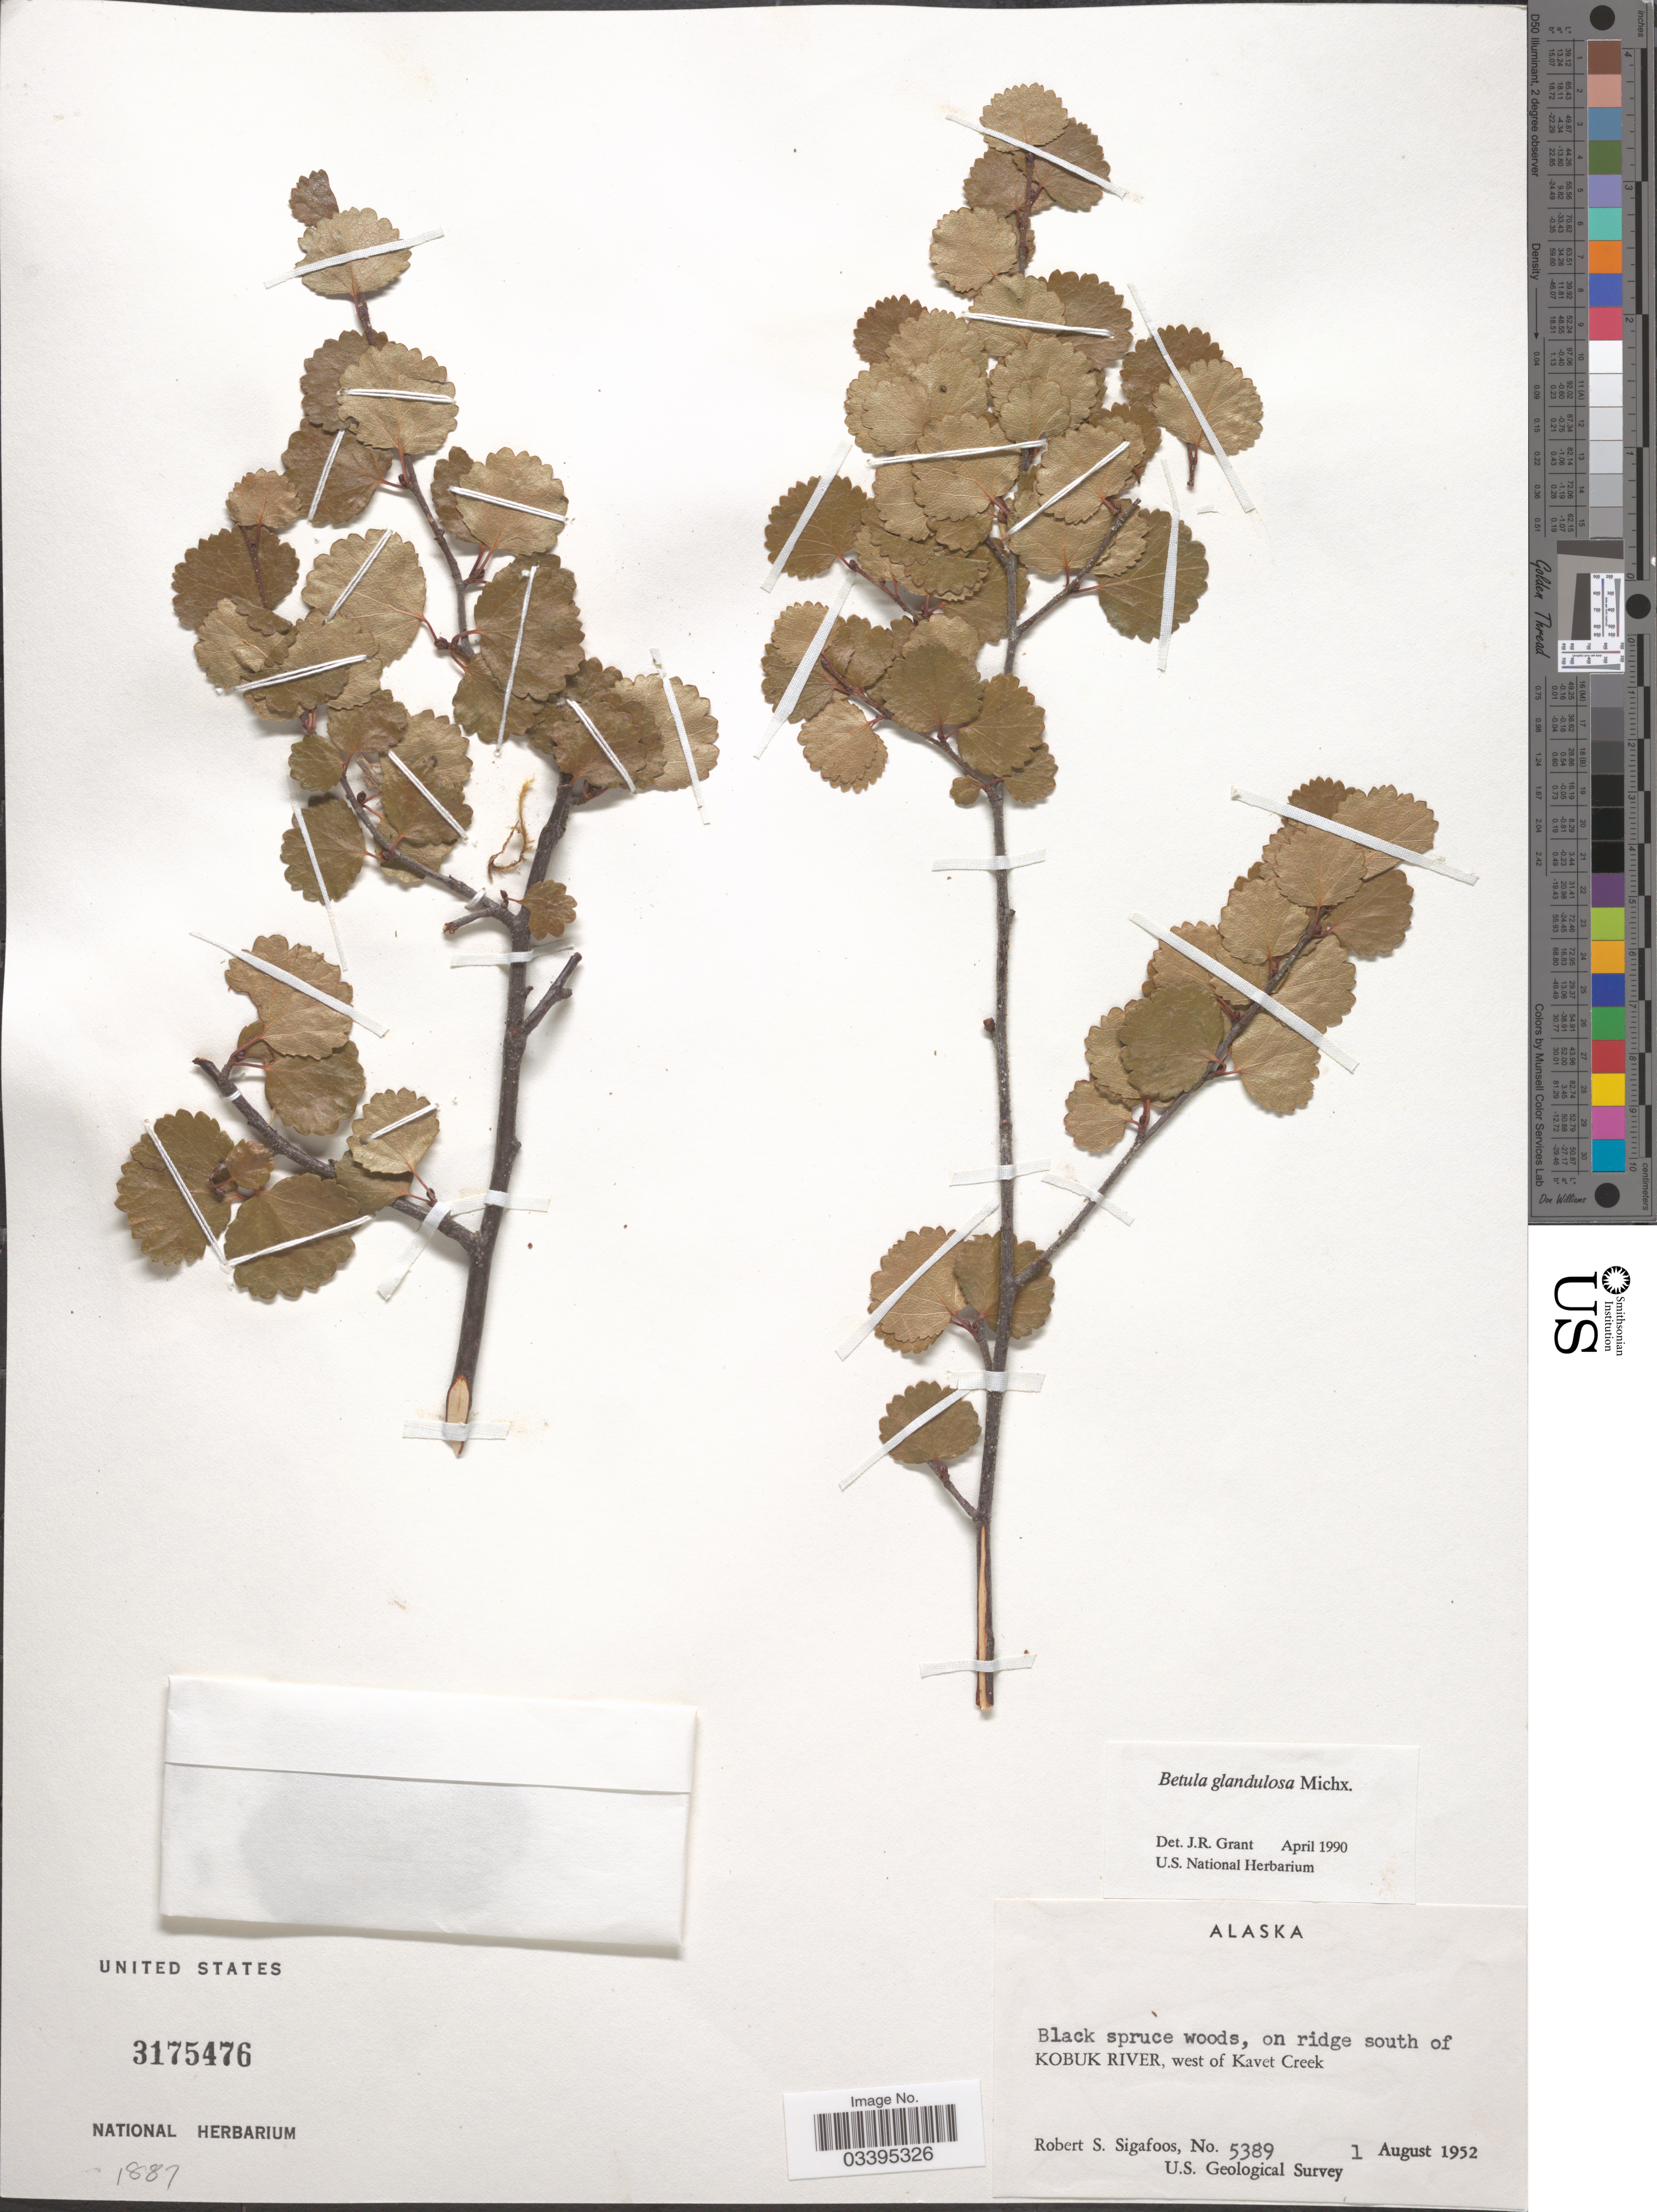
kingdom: Plantae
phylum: Tracheophyta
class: Magnoliopsida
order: Fagales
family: Betulaceae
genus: Betula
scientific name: Betula glandulosa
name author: Michx.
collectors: R. Sigafoos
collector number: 5389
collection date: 1952-08-01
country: United States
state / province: Alaska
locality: On ridge south of Kobuk River, west of Kavet Creek.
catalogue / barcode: US 3175476